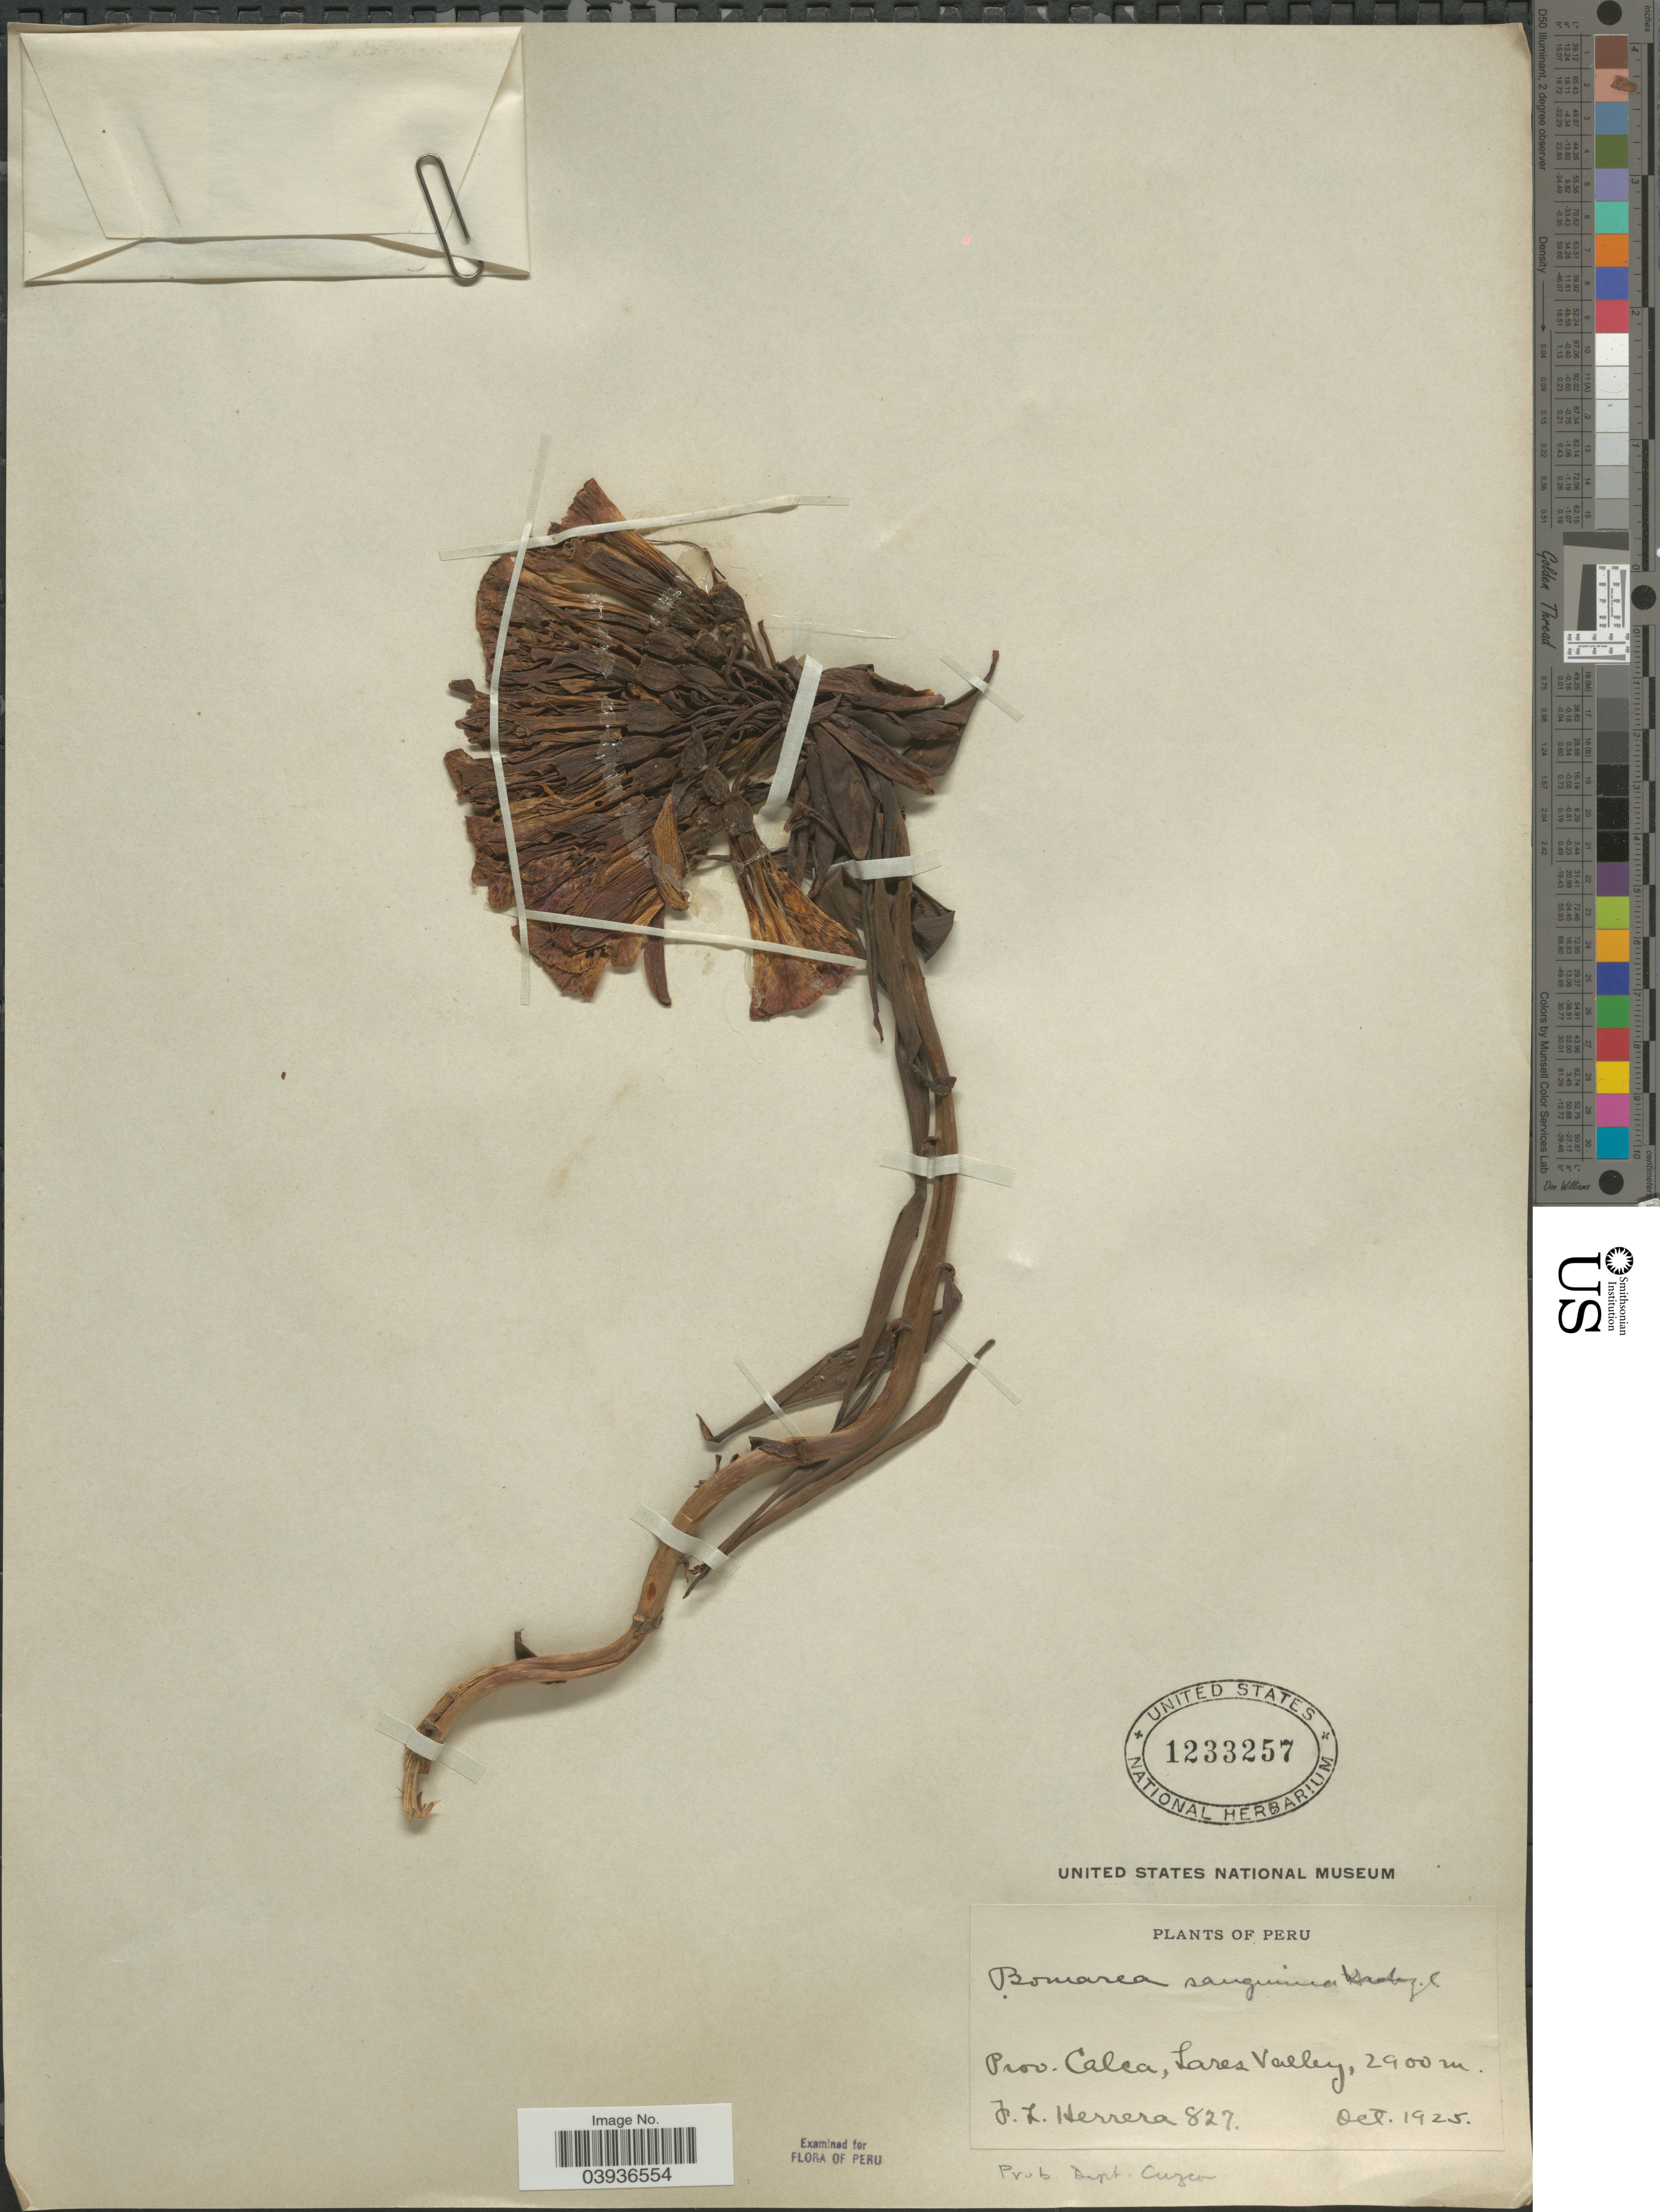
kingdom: Plantae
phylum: Tracheophyta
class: Liliopsida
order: Liliales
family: Alstroemeriaceae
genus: Bomarea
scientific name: Bomarea sanguinea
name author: Kraenzl.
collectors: F. L. Herrera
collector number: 827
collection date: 1925-10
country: Peru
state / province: Cusco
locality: Prov. Calca, Lares Valley. Dept. Cuzco.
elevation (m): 2900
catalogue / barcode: US 1233257